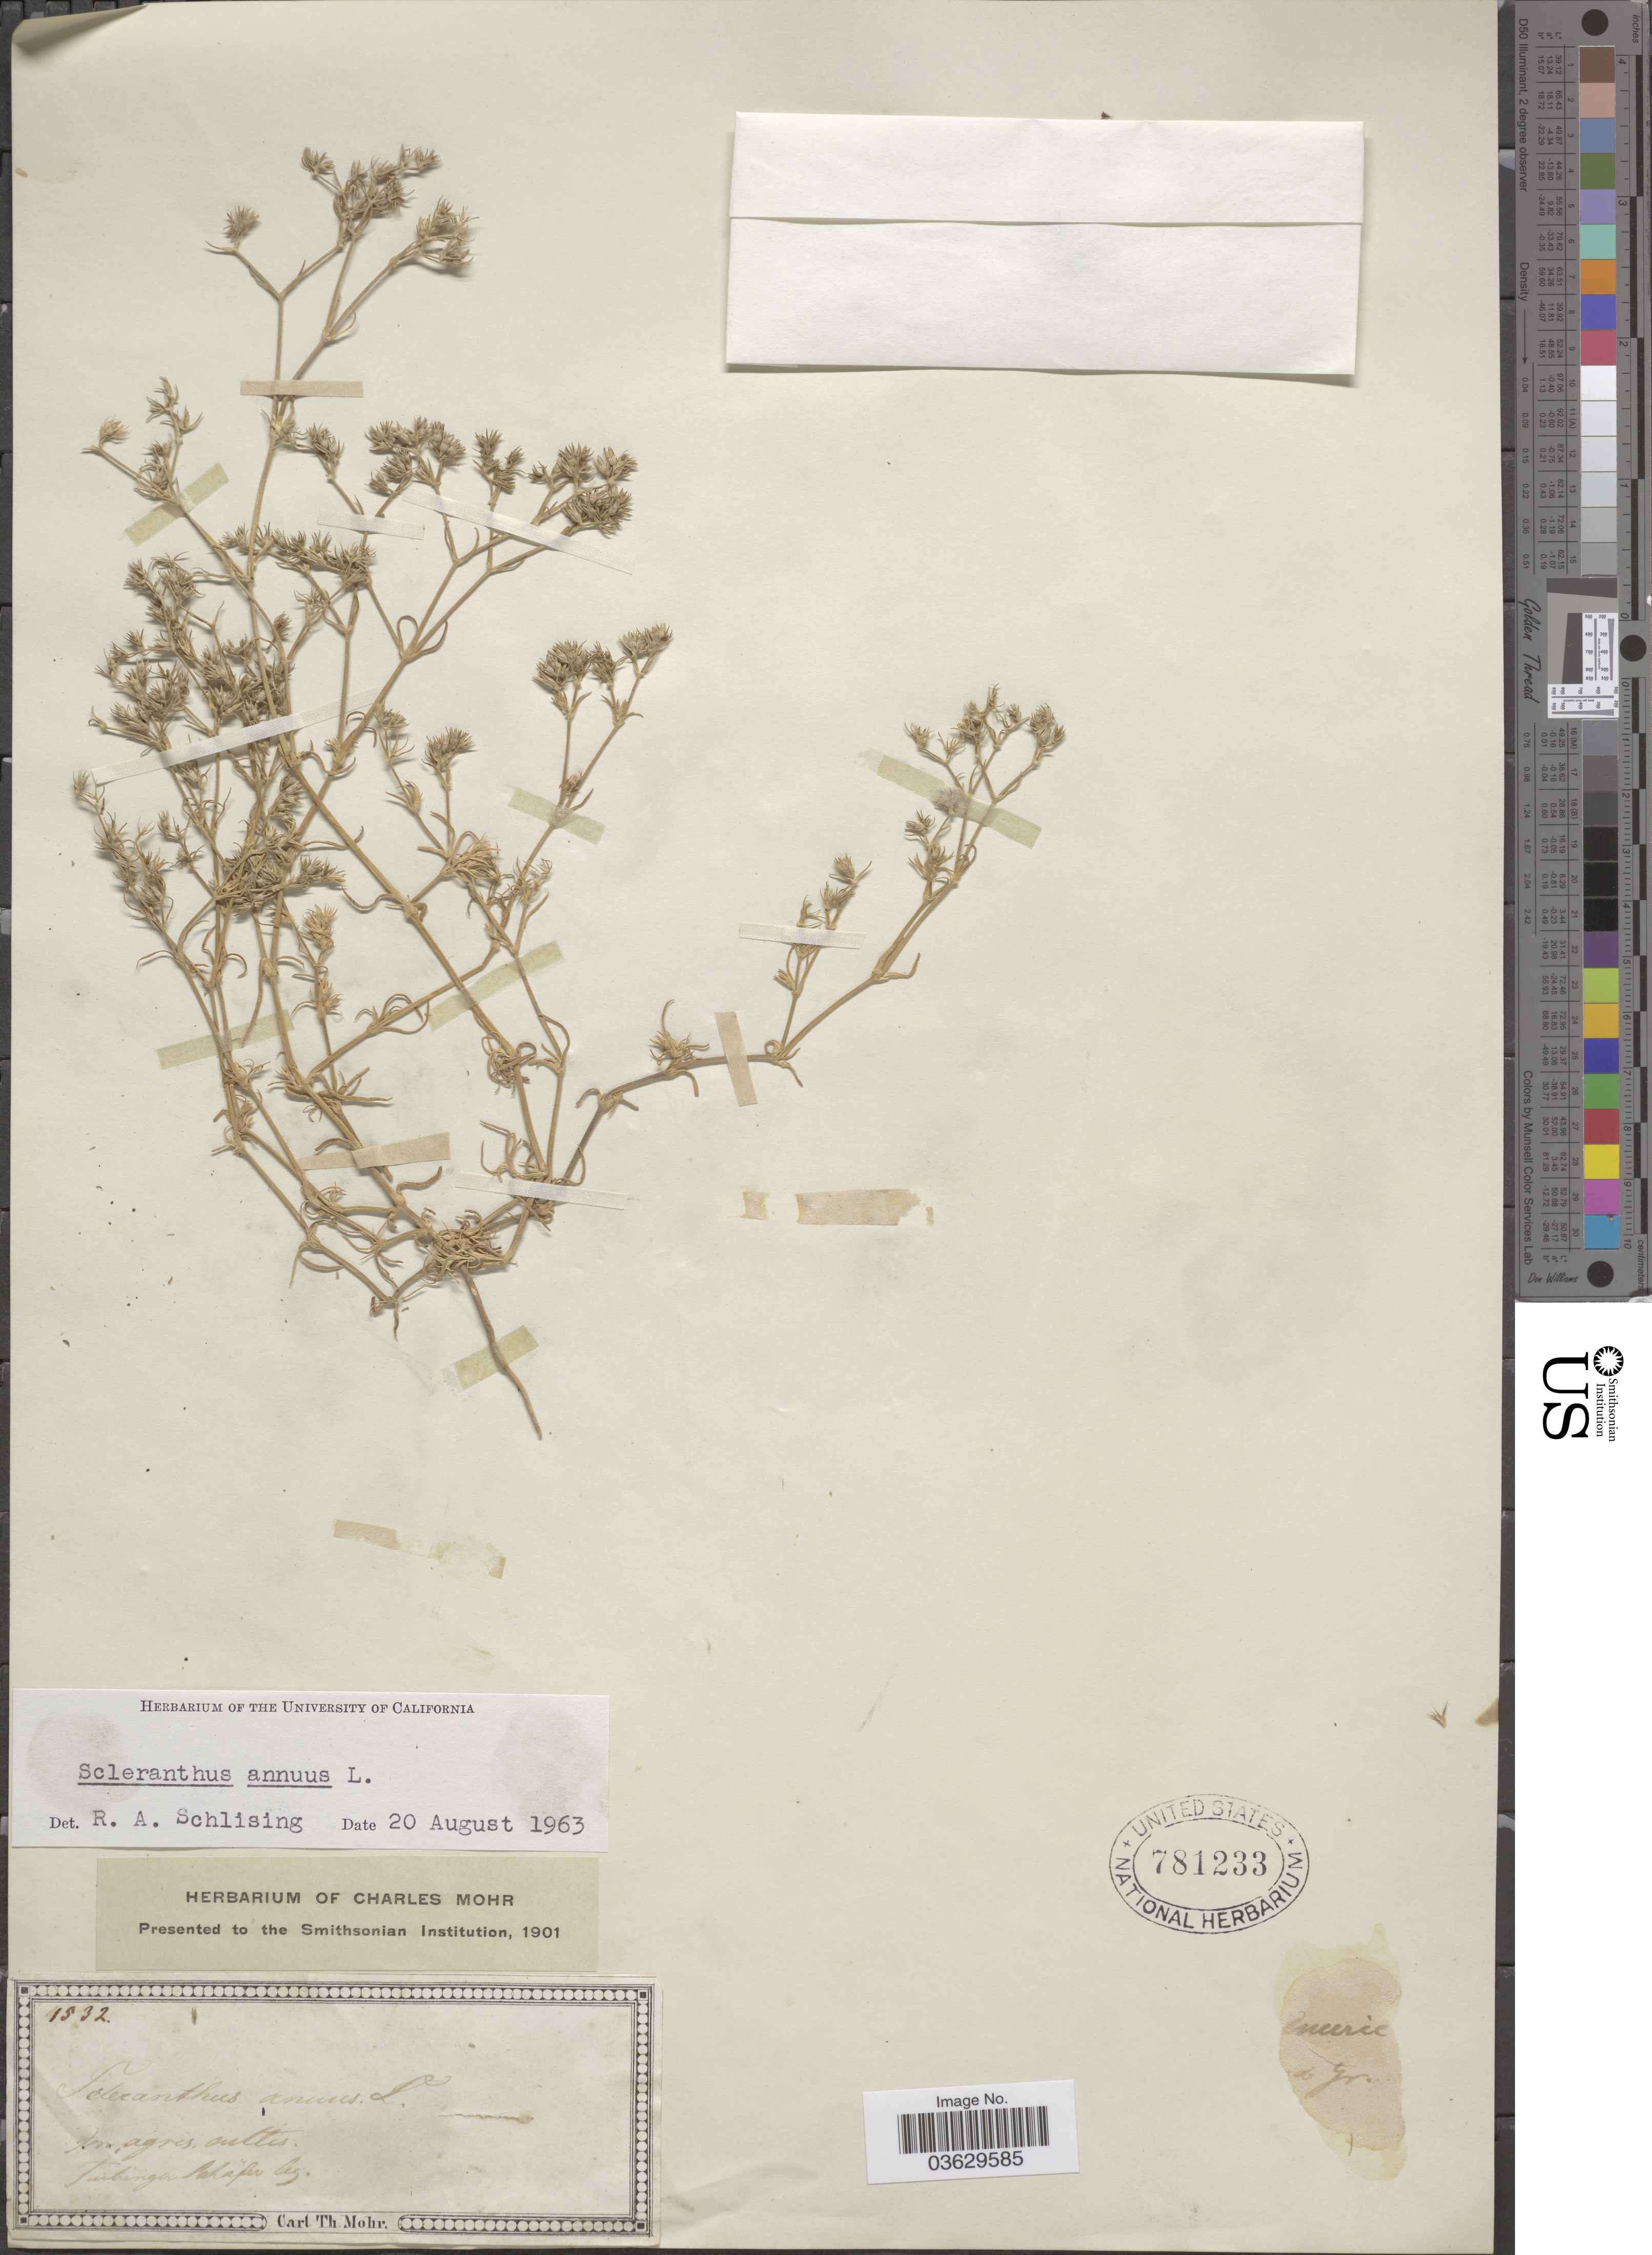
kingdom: Plantae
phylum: Tracheophyta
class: Magnoliopsida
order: Caryophyllales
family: Caryophyllaceae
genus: Scleranthus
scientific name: Scleranthus annuus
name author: L.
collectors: Mohr, C. T. (herbarium)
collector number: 1532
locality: In agris cultis.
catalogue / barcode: US 781233